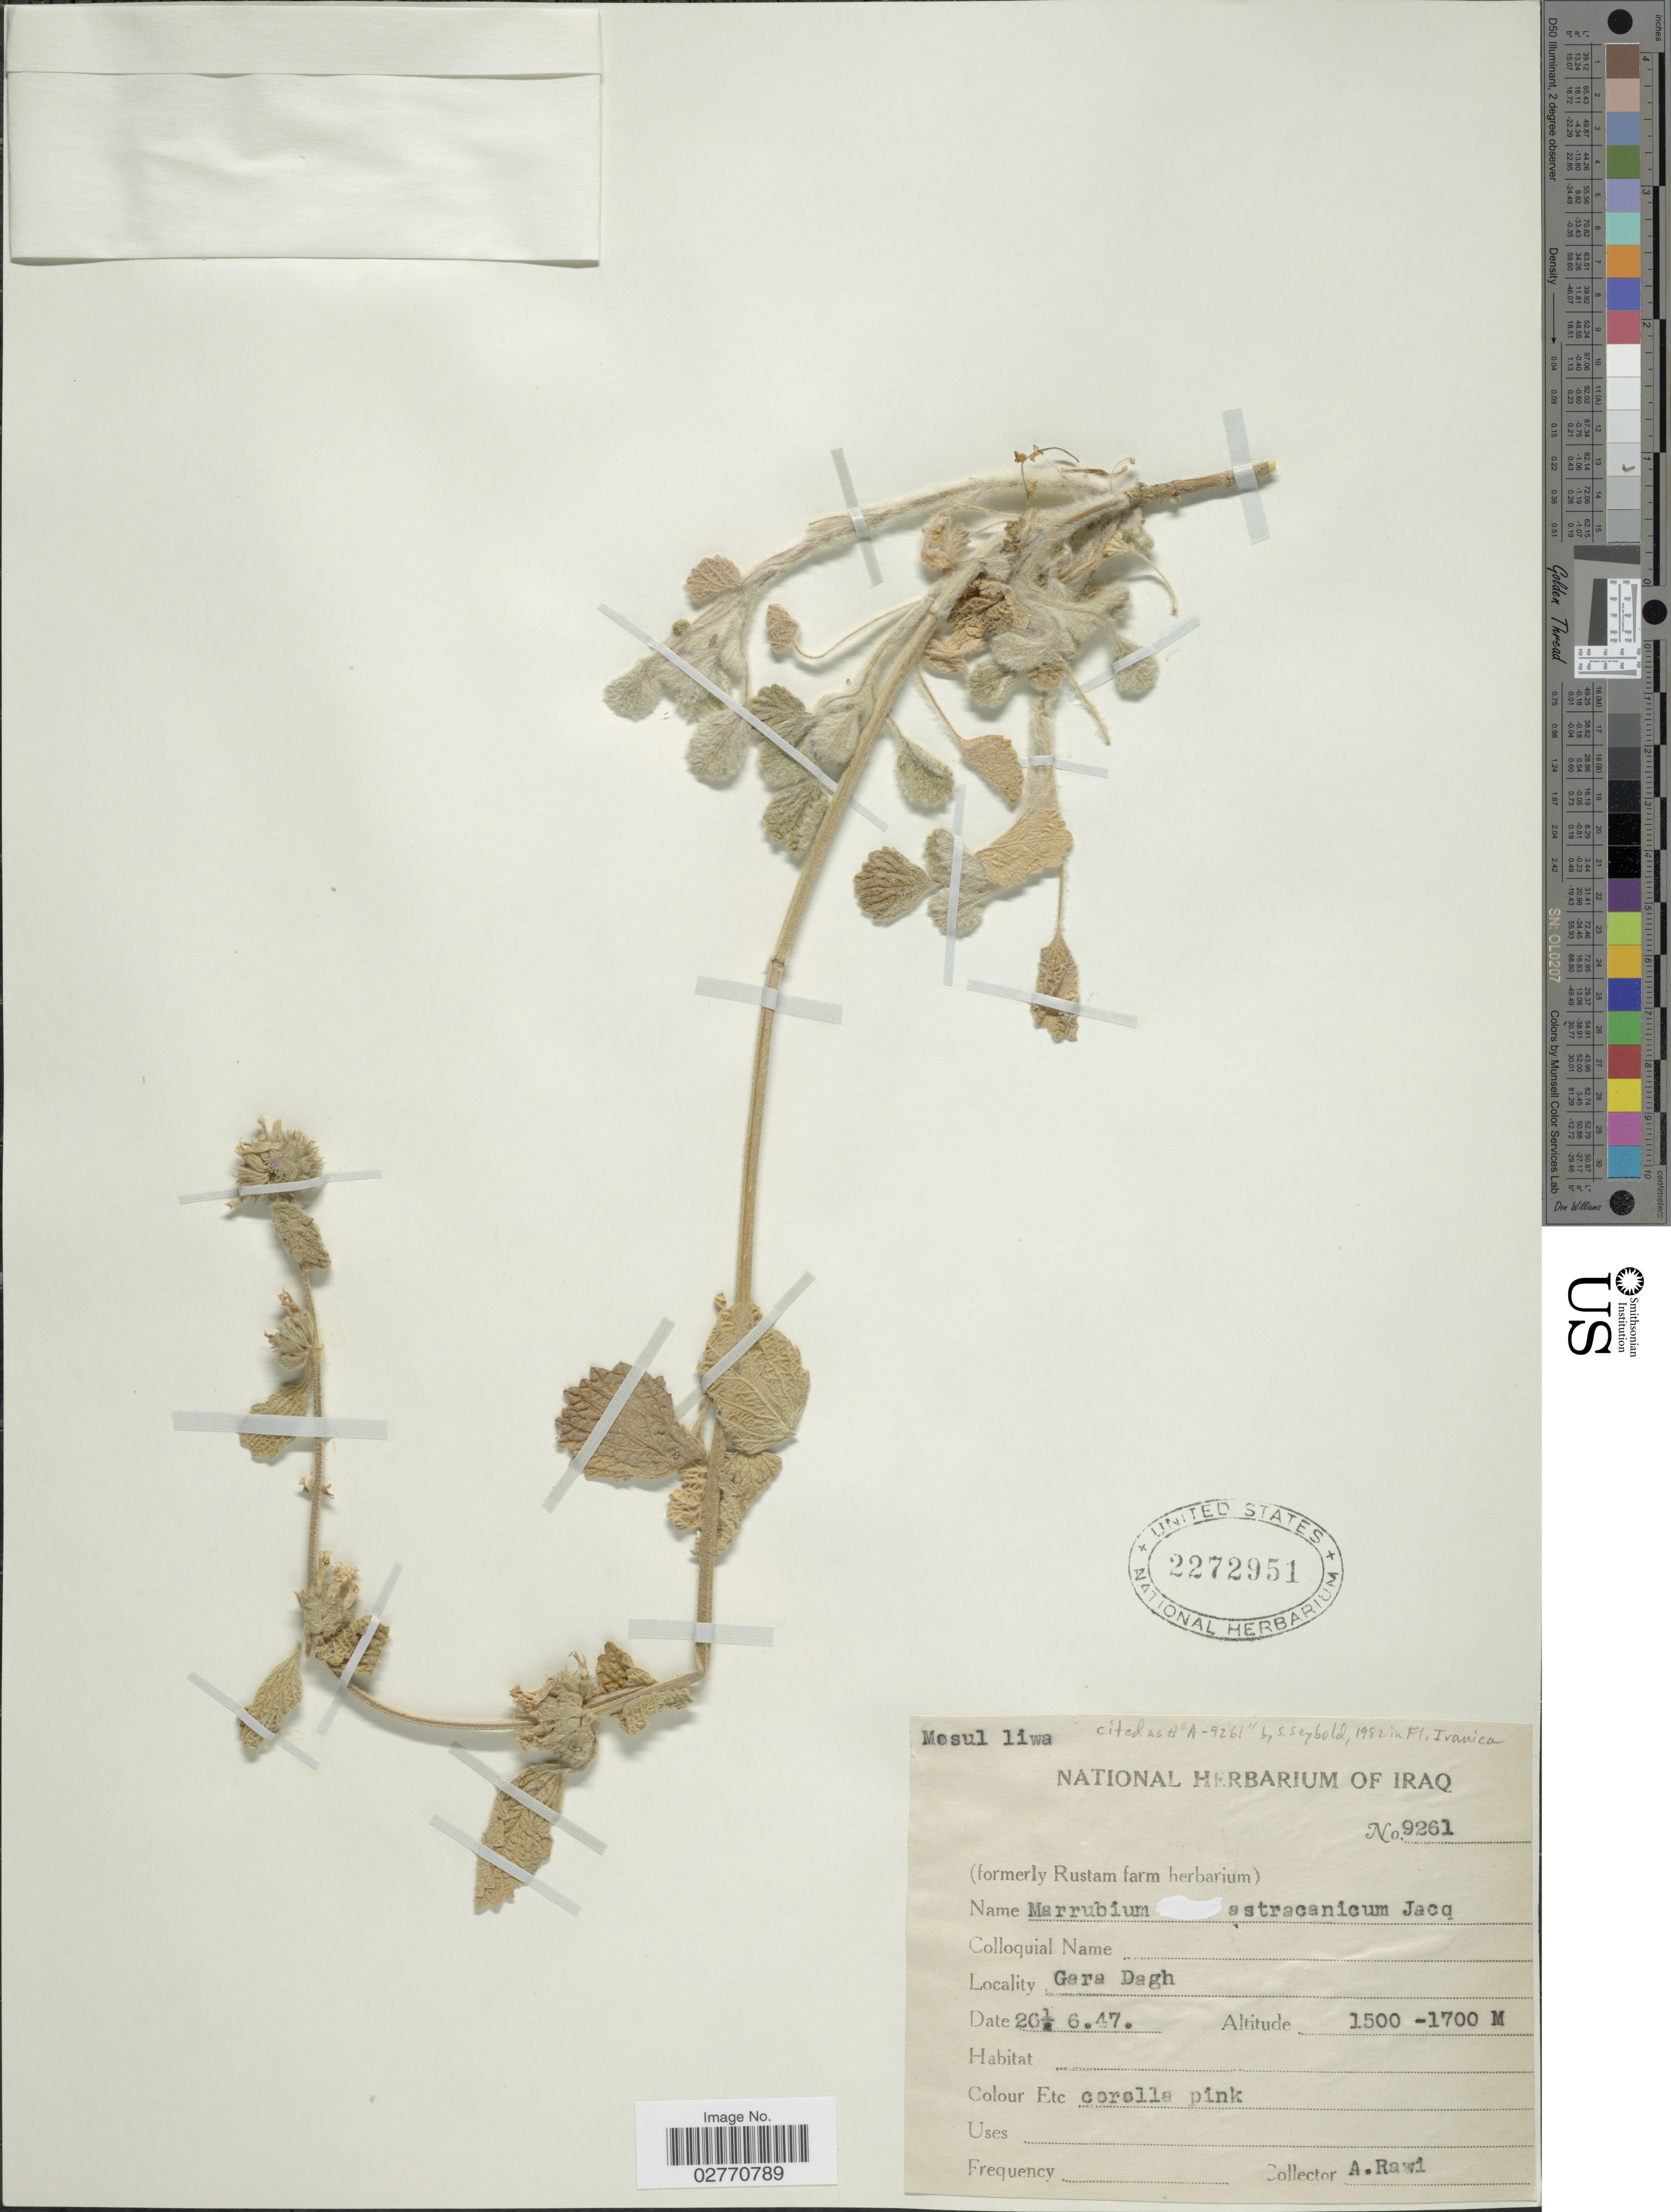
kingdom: Plantae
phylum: Tracheophyta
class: Magnoliopsida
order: Lamiales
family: Lamiaceae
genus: Marrubium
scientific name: Marrubium astracanicum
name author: Jacq.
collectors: A. Rawi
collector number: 9261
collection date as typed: Transcribed d/m/y: 26/6/47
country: Iraq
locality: Gara Dagh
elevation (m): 1500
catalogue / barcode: US 2272951